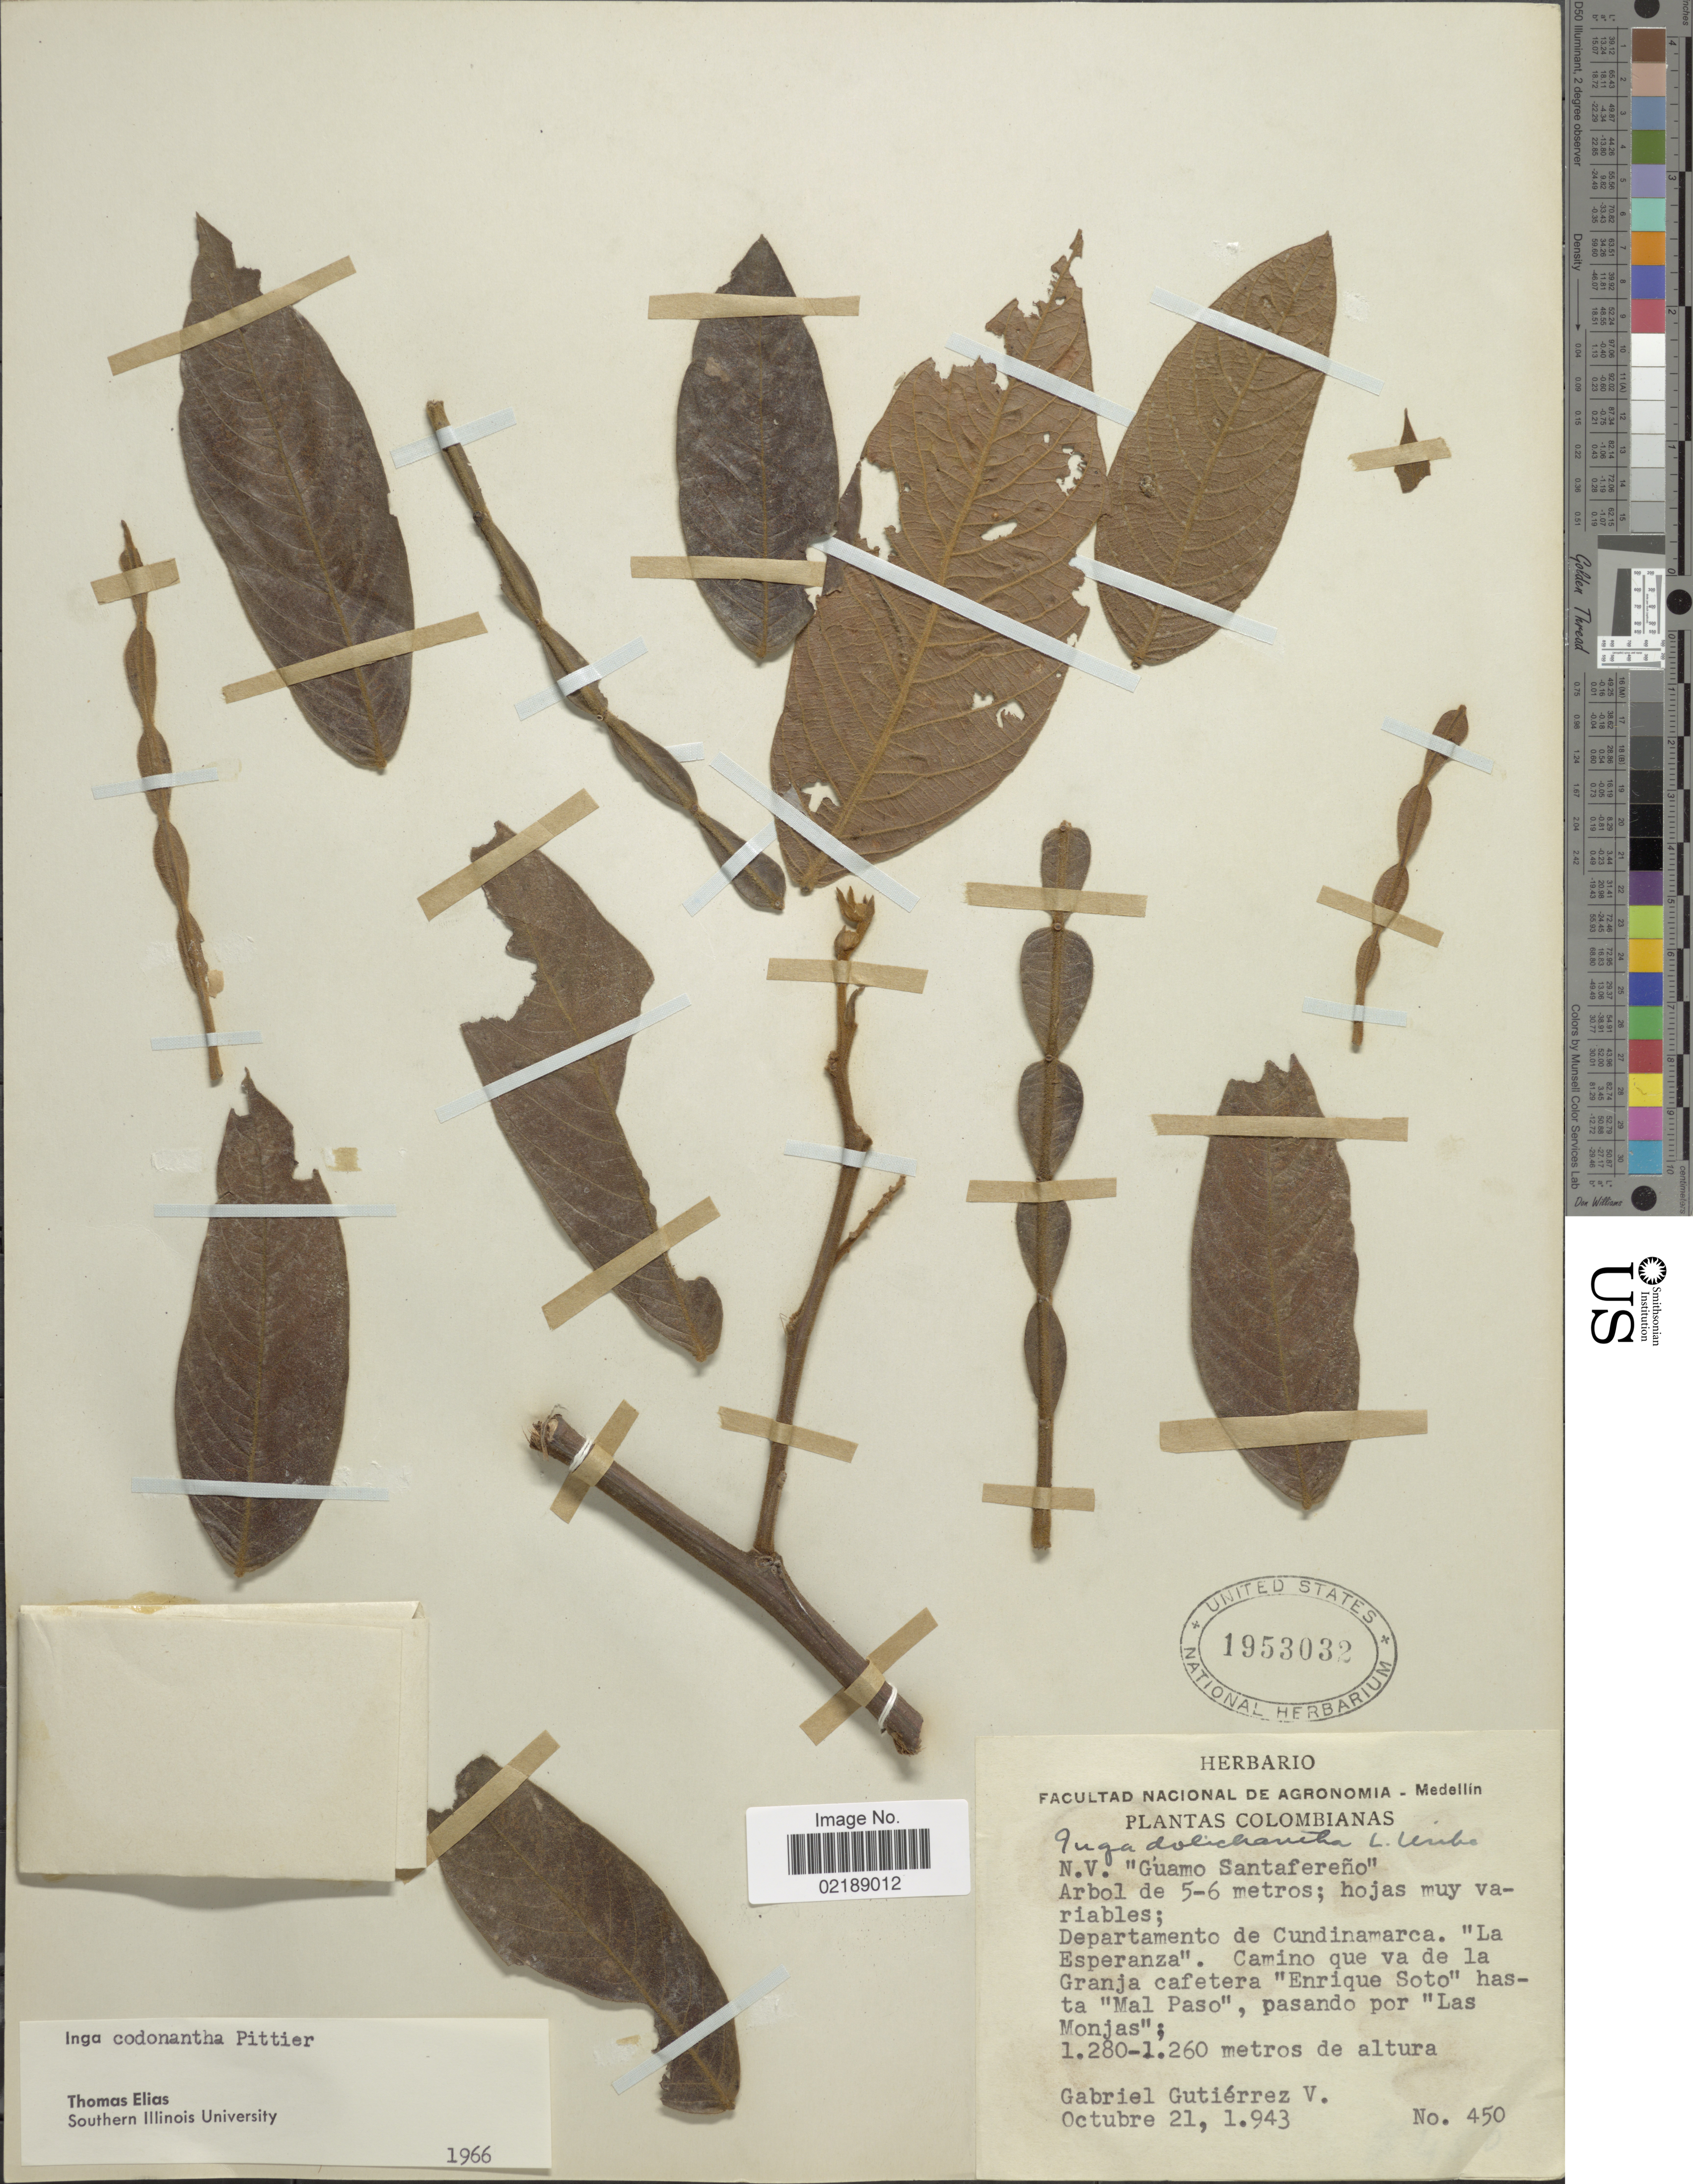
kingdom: Plantae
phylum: Tracheophyta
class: Magnoliopsida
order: Fabales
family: Fabaceae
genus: Inga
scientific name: Inga ornata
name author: Kunth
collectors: G. Gutiérrez V.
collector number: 450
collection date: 1943-10-21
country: Colombia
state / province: Cundinamarca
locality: La Esperanza, Camino que va de la Granja cafetera, Enrique Soto hasta Mal Paso, pasando por Las Monjas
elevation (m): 1260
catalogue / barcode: US 1953032